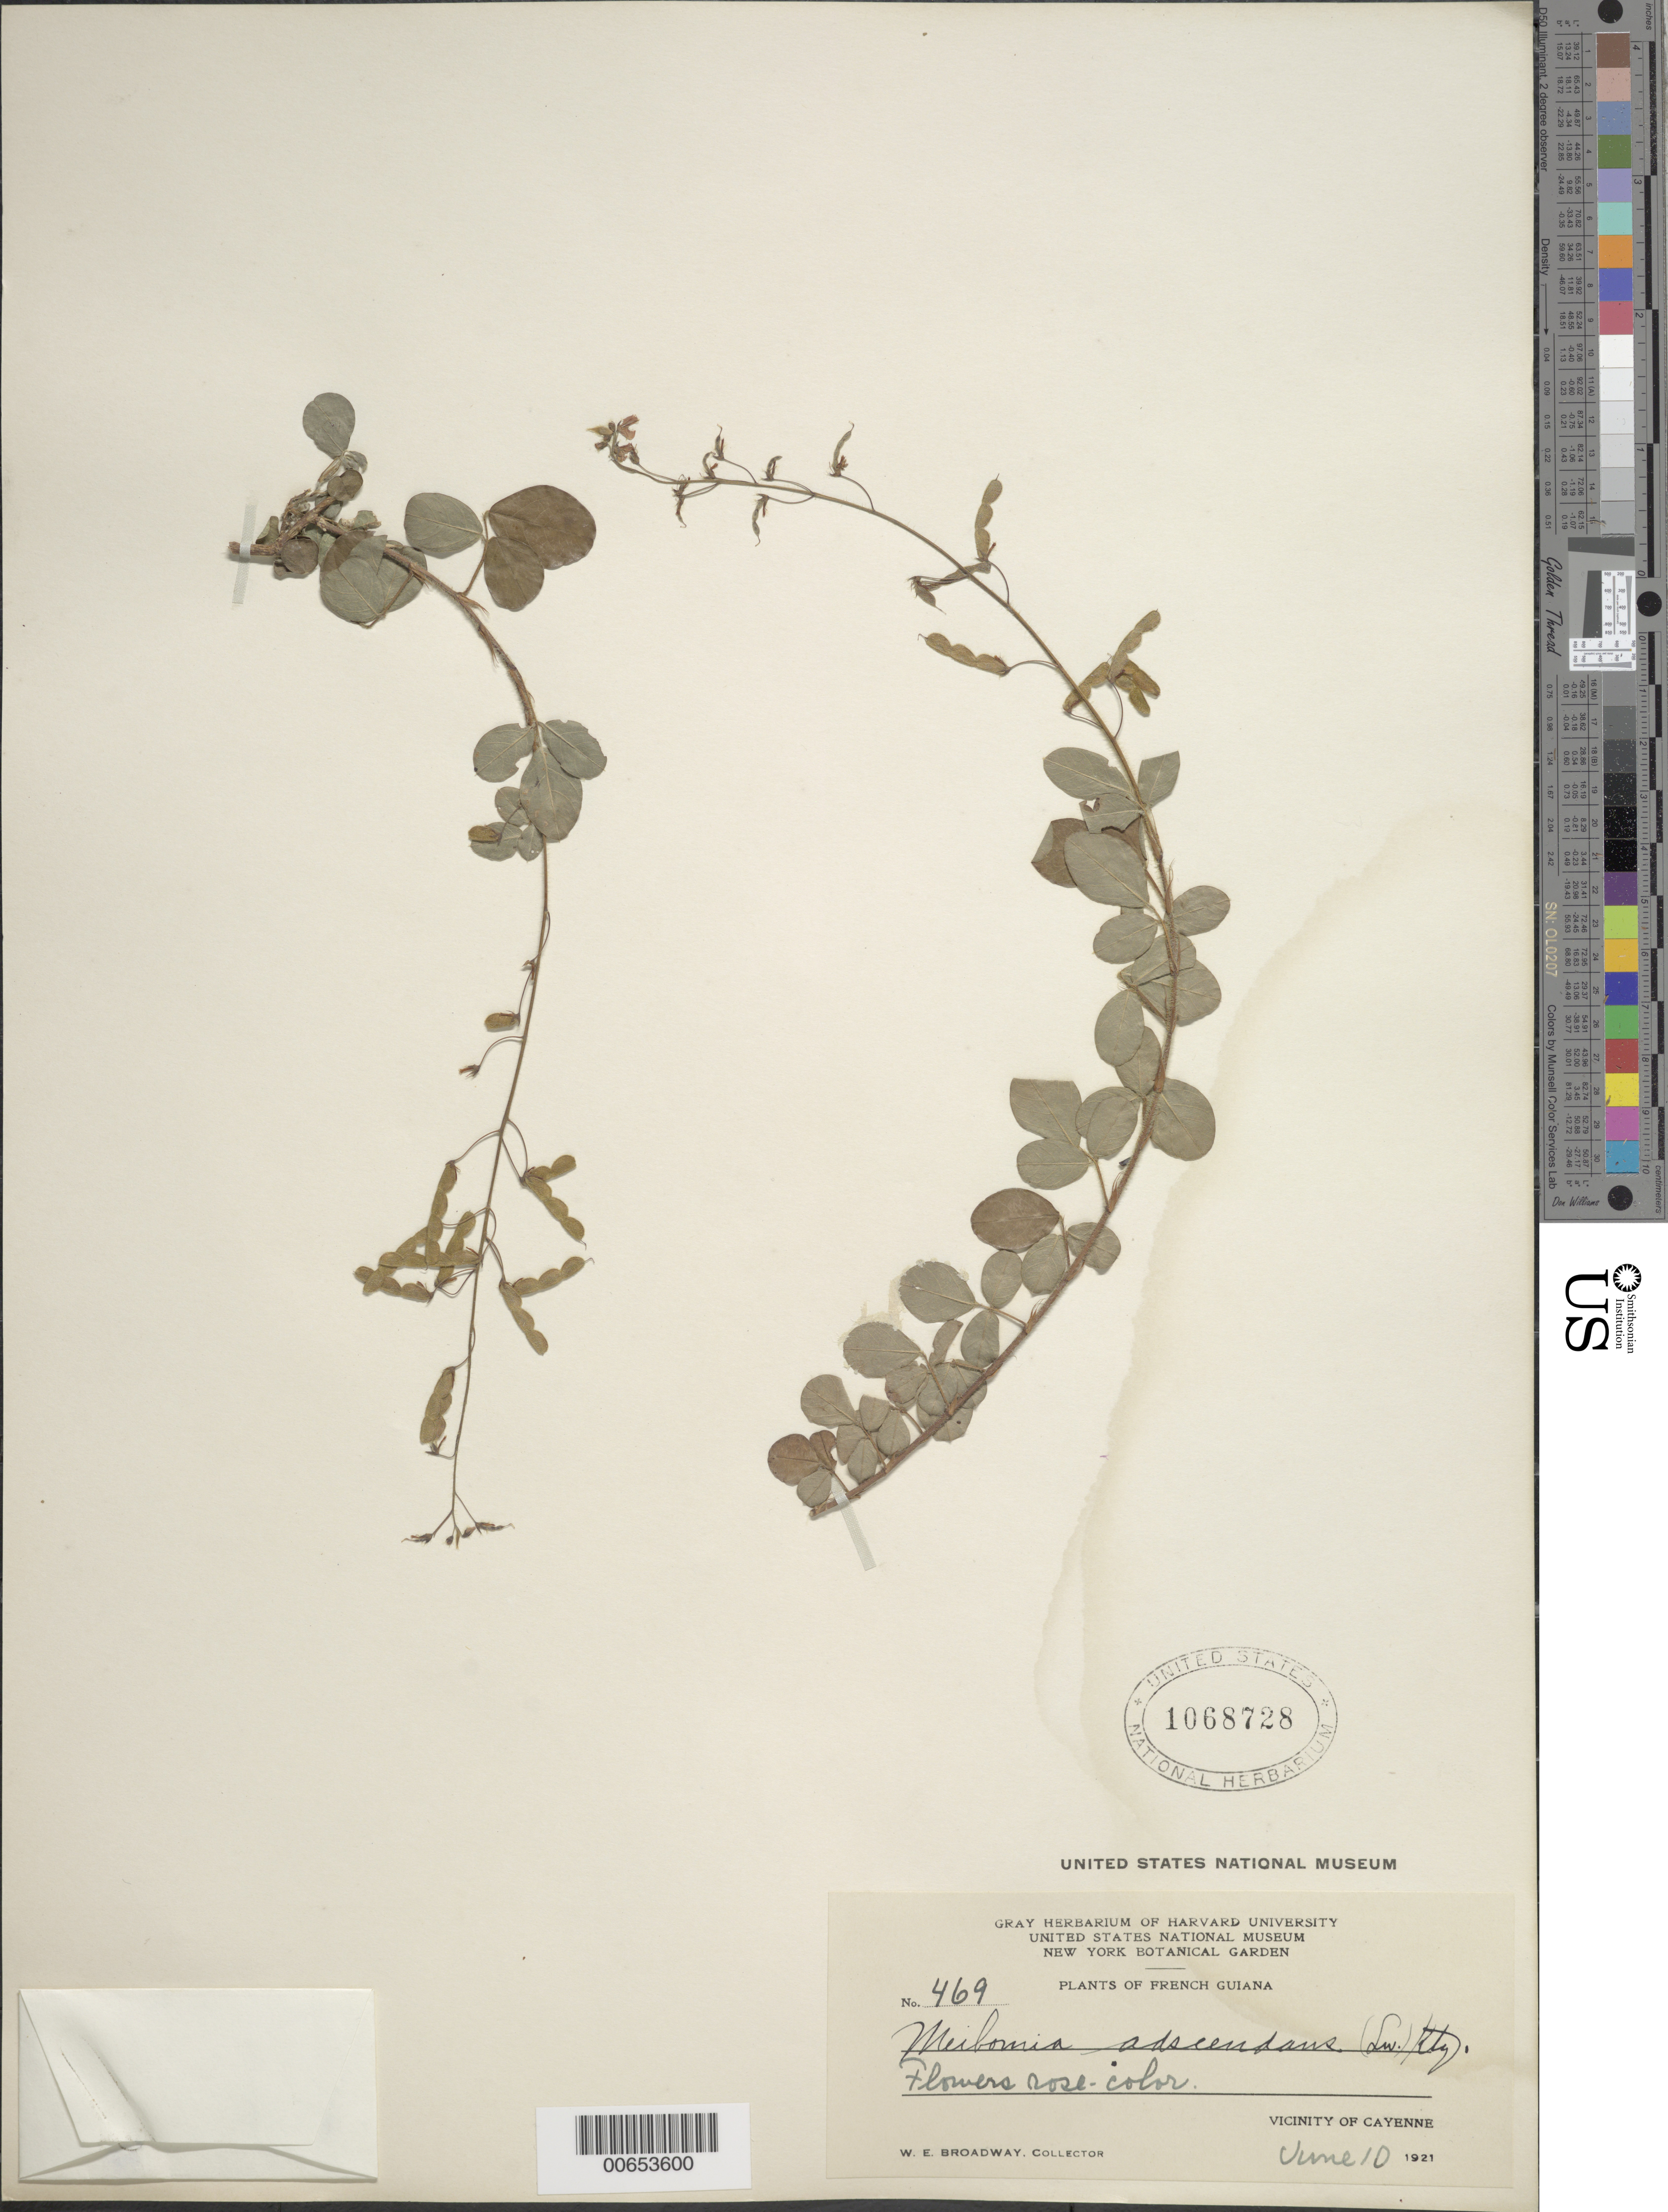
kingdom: Plantae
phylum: Tracheophyta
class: Magnoliopsida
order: Fabales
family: Fabaceae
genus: Grona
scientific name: Grona adscendens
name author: (Sw.) H. Ohashi & K. Ohashi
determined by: Strong, Mark T., (BOT), Smithsonian Institution - National Museum of Natural History (UNITED STATES)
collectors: W. E. Broadway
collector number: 469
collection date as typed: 10-Jun-21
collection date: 1921-06-10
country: French Guiana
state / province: Cayenne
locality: Cayenne, vic.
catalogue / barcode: US 1068728